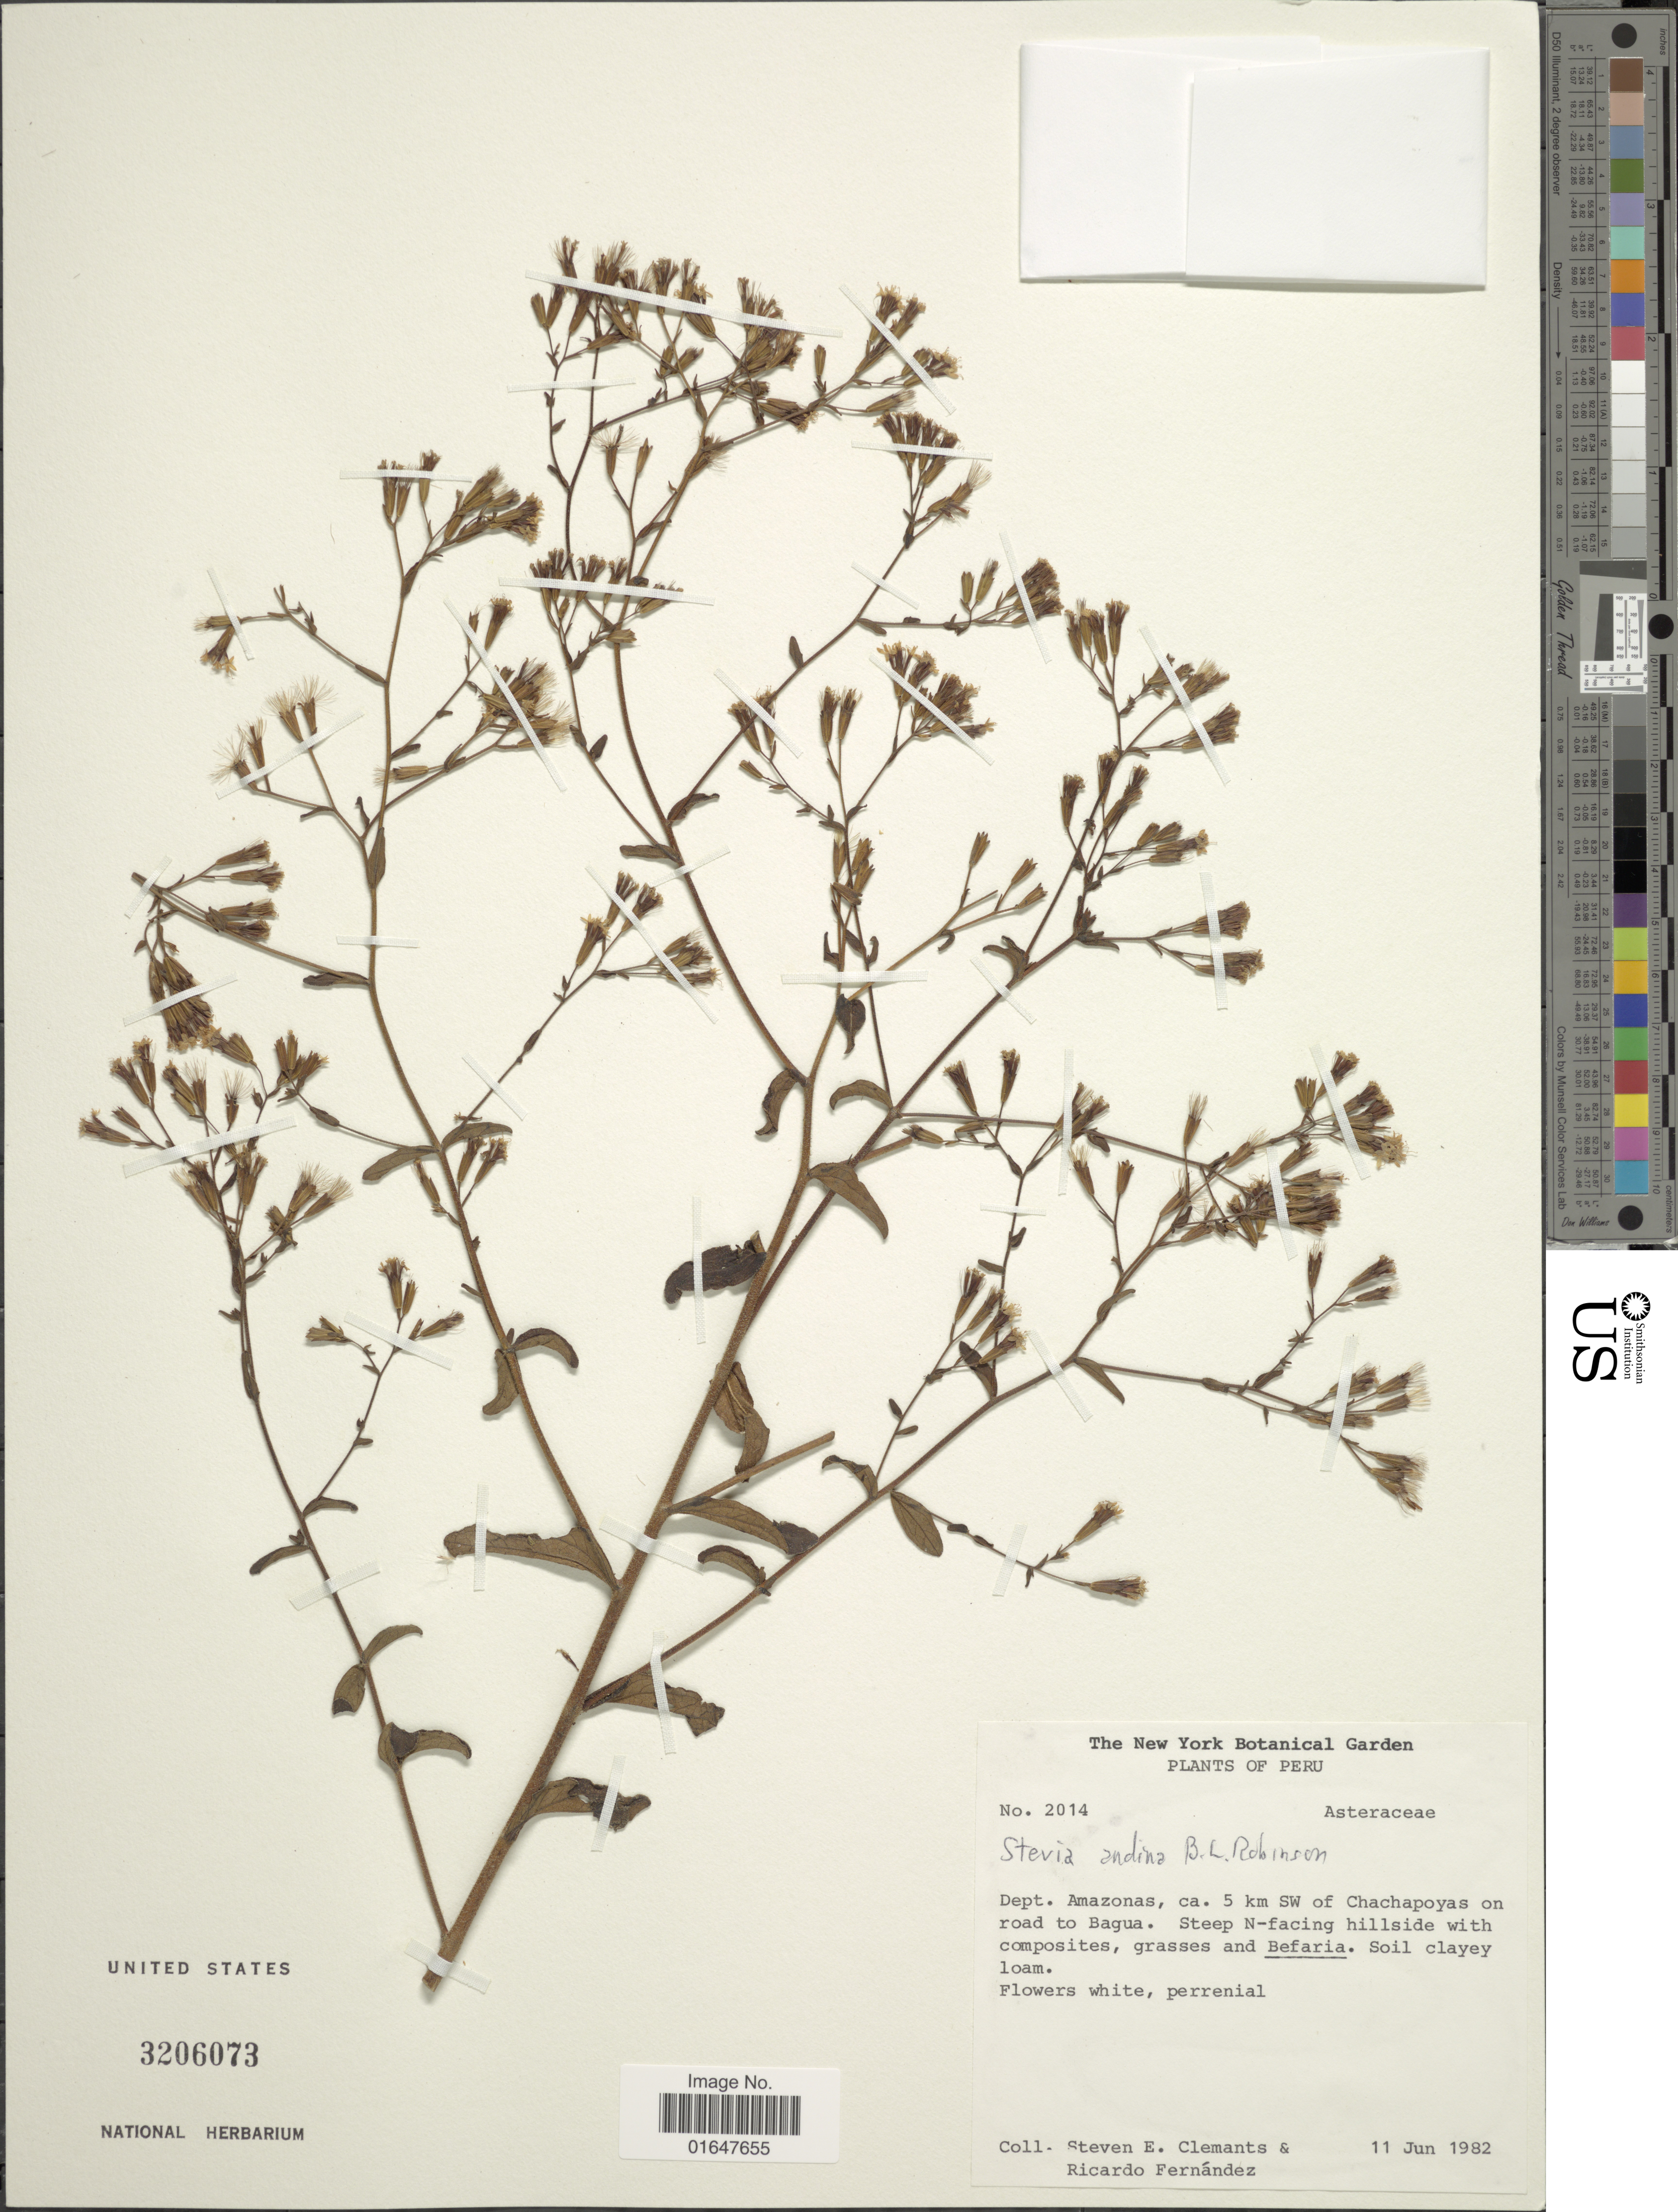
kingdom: Plantae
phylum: Tracheophyta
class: Magnoliopsida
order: Asterales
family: Asteraceae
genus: Stevia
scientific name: Stevia andina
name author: B.L. Rob.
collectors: S. Clemants & R. Fernández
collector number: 2014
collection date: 1982-06-11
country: Peru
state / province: Amazonas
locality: Ca 5 km SW of Chachapoyas on road to Bagua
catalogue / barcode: US 3206073